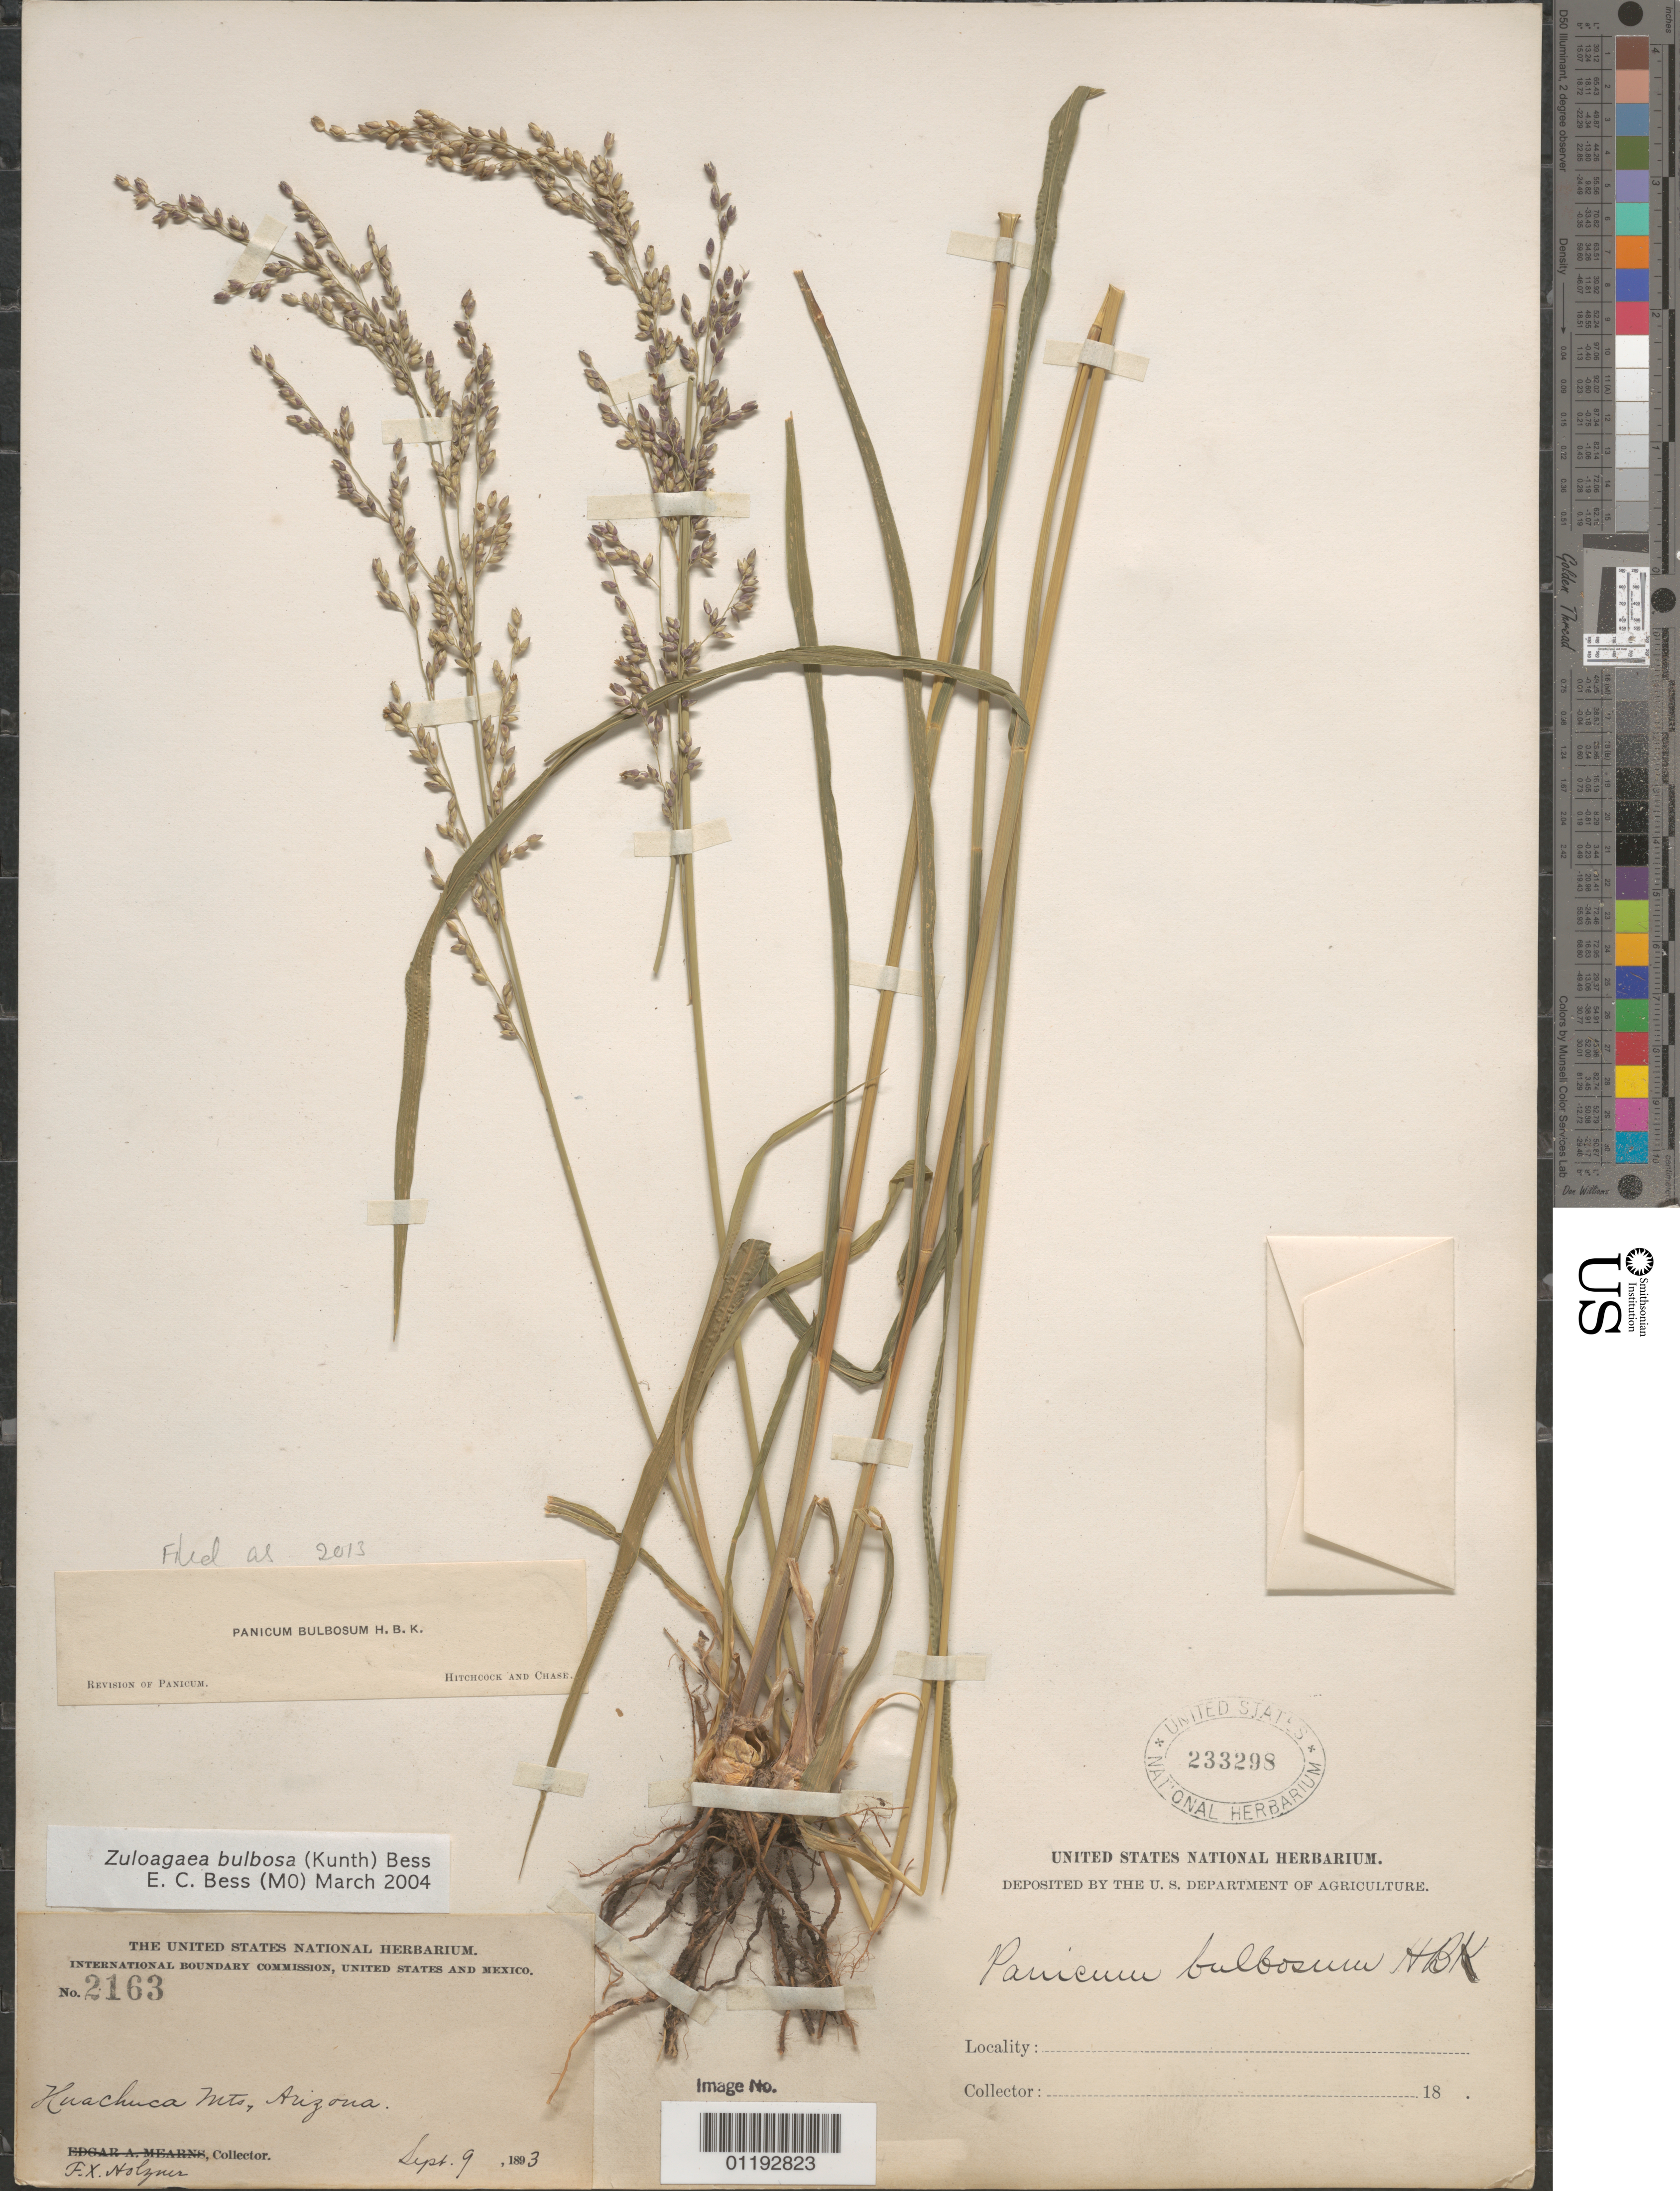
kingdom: Plantae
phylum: Tracheophyta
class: Liliopsida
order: Poales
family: Poaceae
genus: Panicum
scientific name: Panicum bulbosum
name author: Kunth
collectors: F. X. Holzner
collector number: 2163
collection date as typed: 09 Sep 1893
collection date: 1893-09-09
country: United States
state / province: Arizona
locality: Huachuca Mts.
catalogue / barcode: US 233298